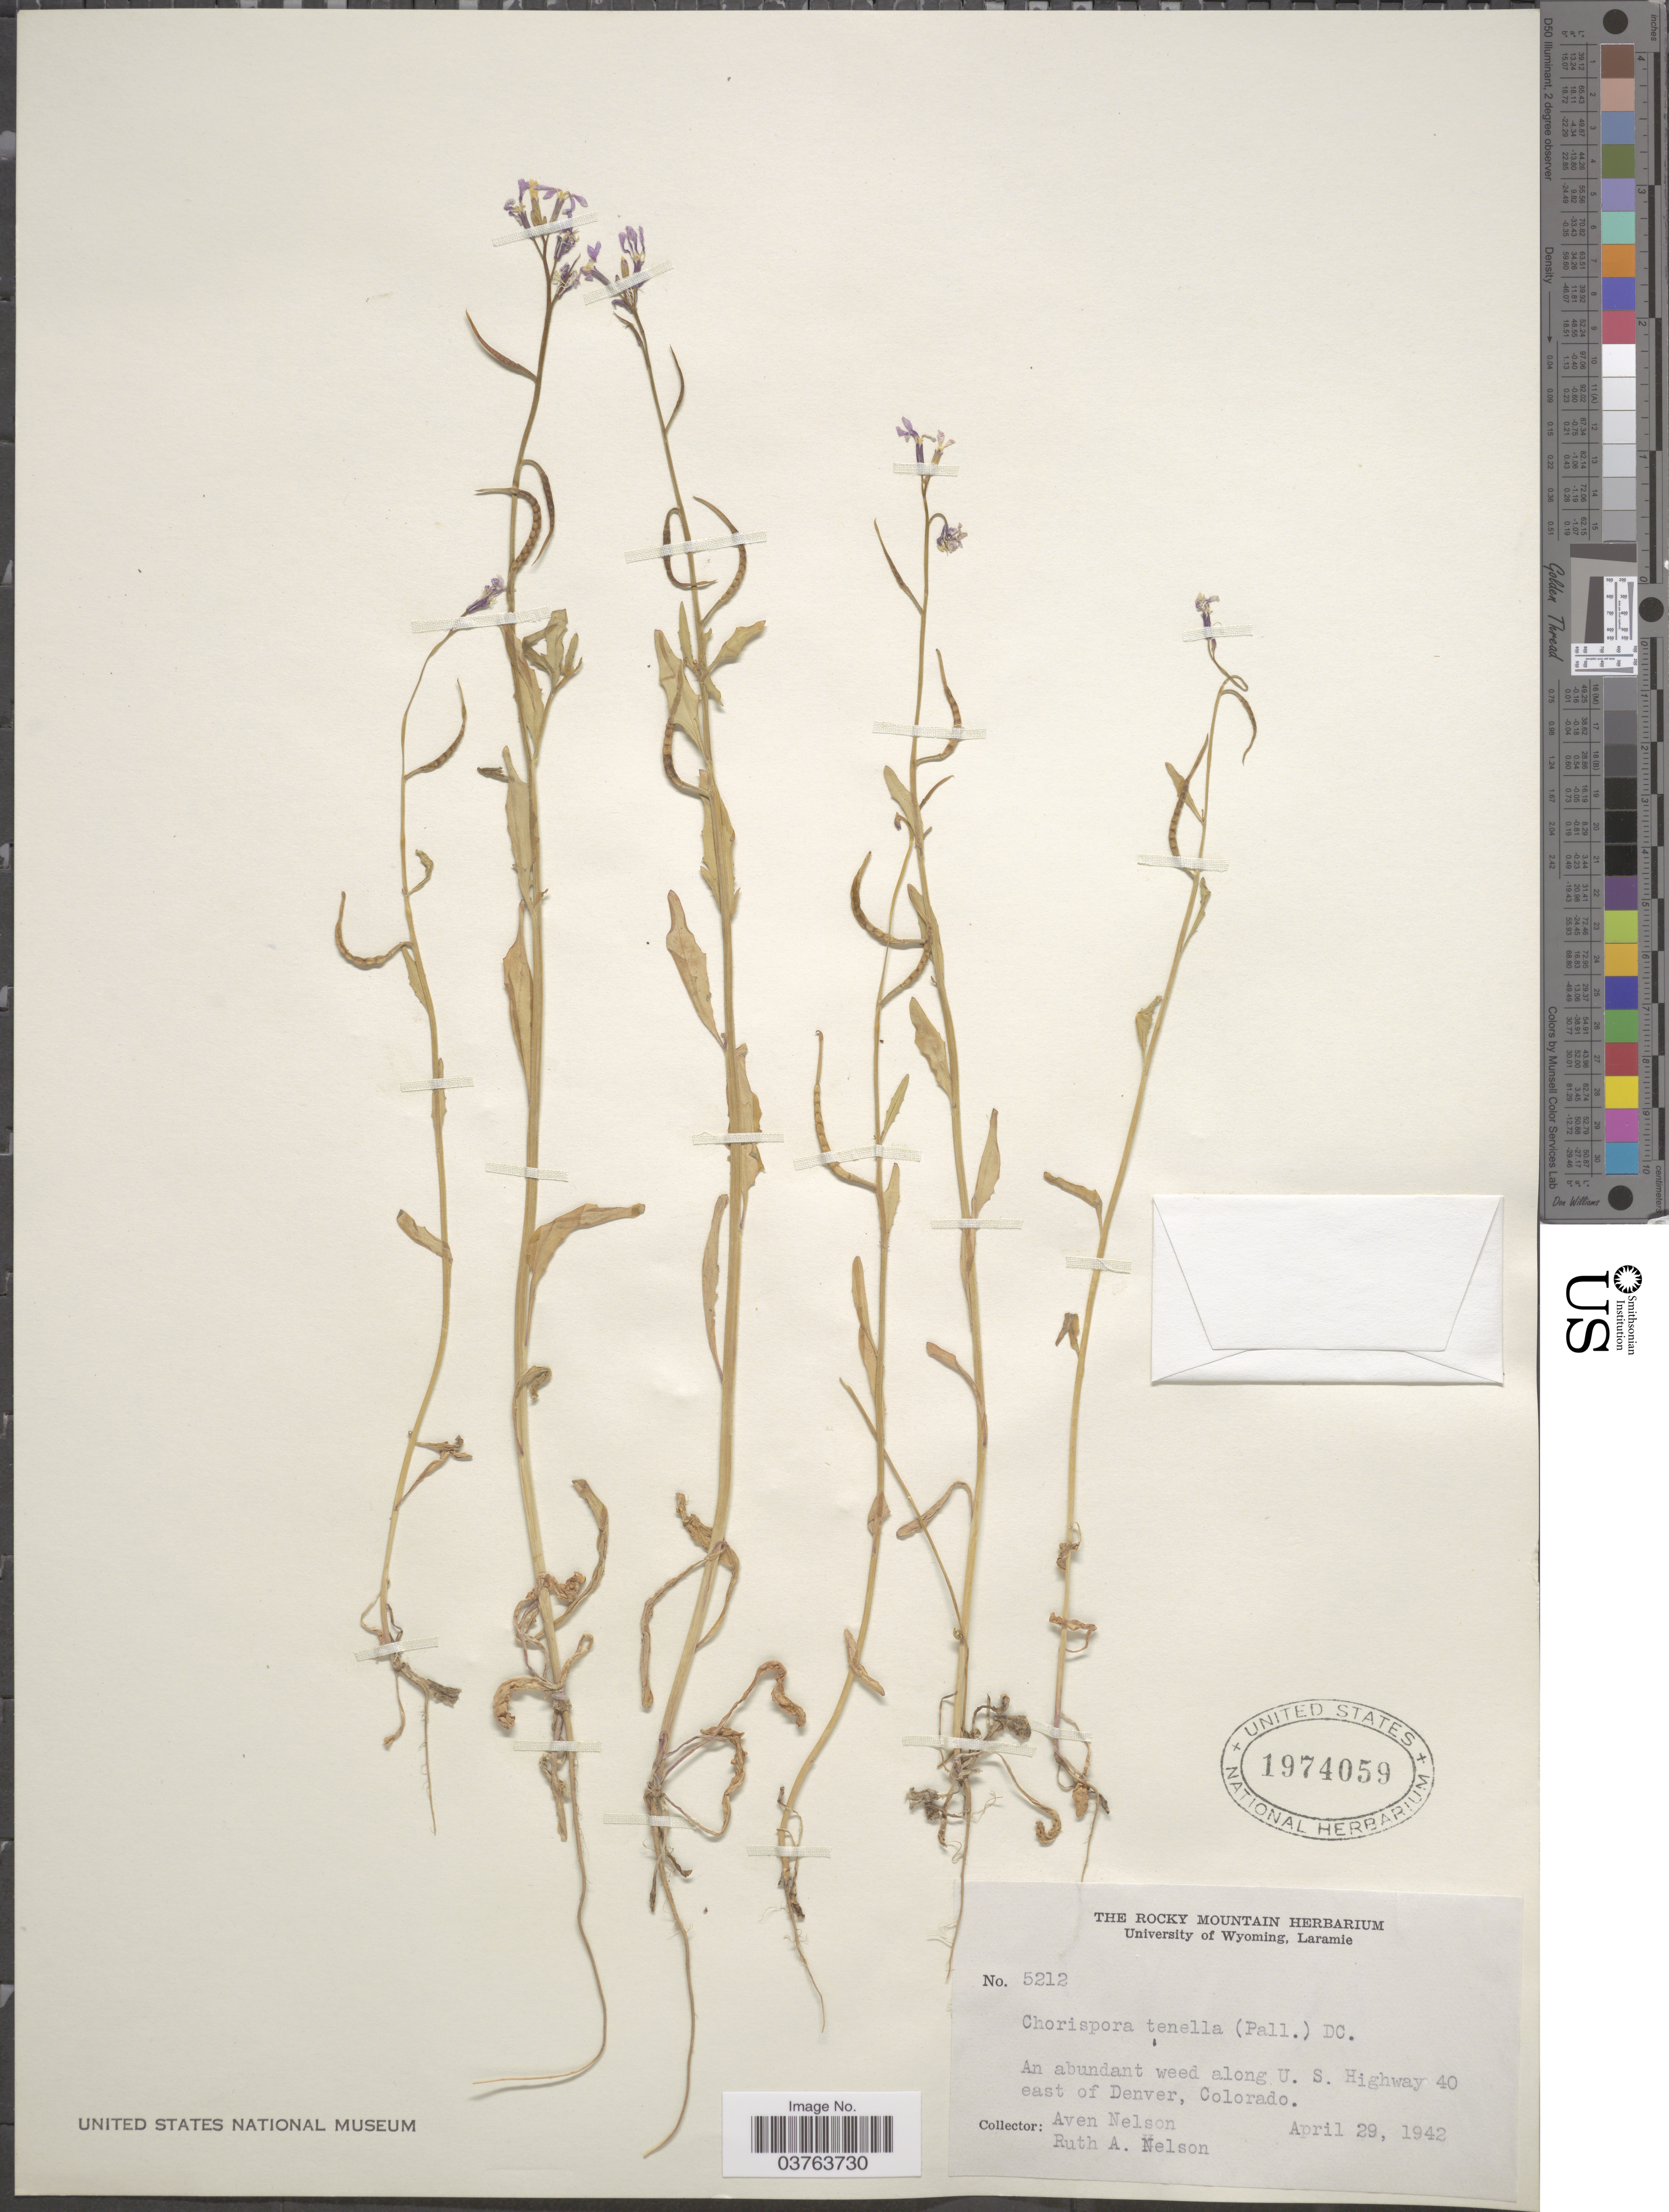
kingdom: Plantae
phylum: Tracheophyta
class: Magnoliopsida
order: Brassicales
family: Brassicaceae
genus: Chorispora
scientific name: Chorispora tenella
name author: DC.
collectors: A. Nelson & R. A. Nelson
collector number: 5212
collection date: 1942-04-29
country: United States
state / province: Colorado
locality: An abundant weed along U.S. Highway 40, east of Denver.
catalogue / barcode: US 1974059